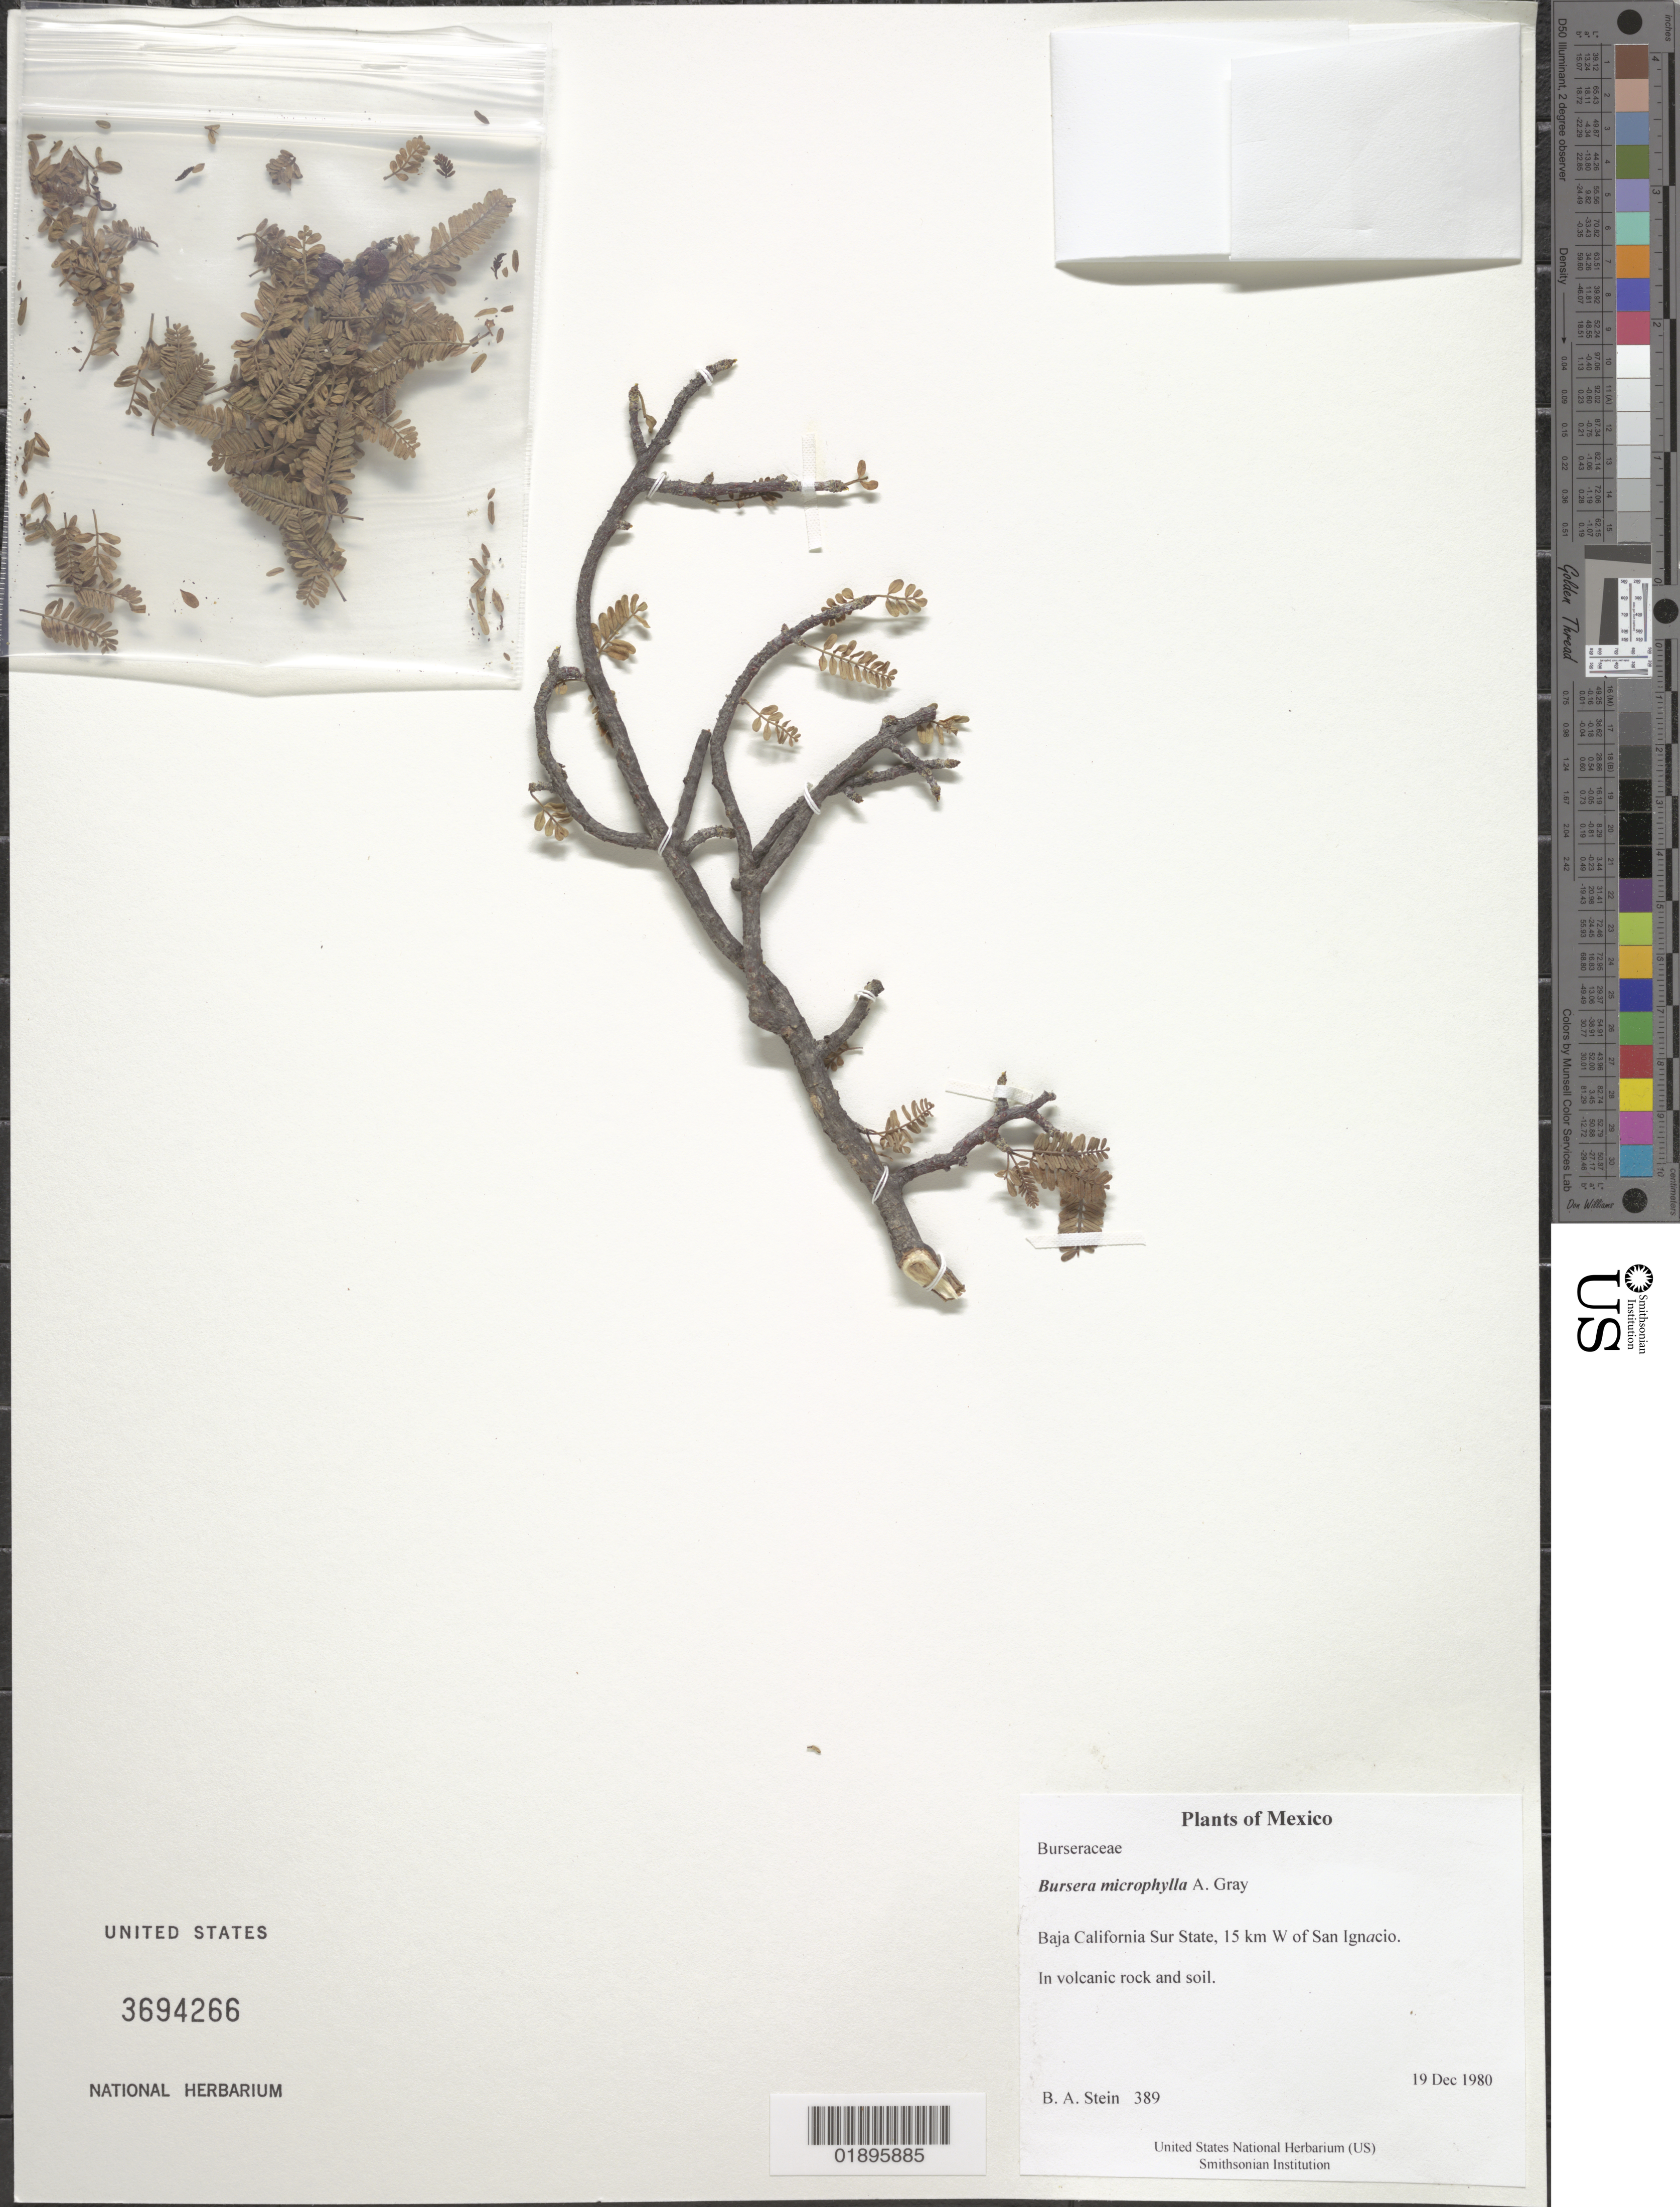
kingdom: Plantae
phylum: Tracheophyta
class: Magnoliopsida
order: Sapindales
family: Burseraceae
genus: Bursera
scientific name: Bursera microphylla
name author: A. Gray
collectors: B. A. Stein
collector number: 389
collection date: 1980-12-19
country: Mexico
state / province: Baja California Sur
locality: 15 km W of San Ignacio.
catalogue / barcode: US 3694266